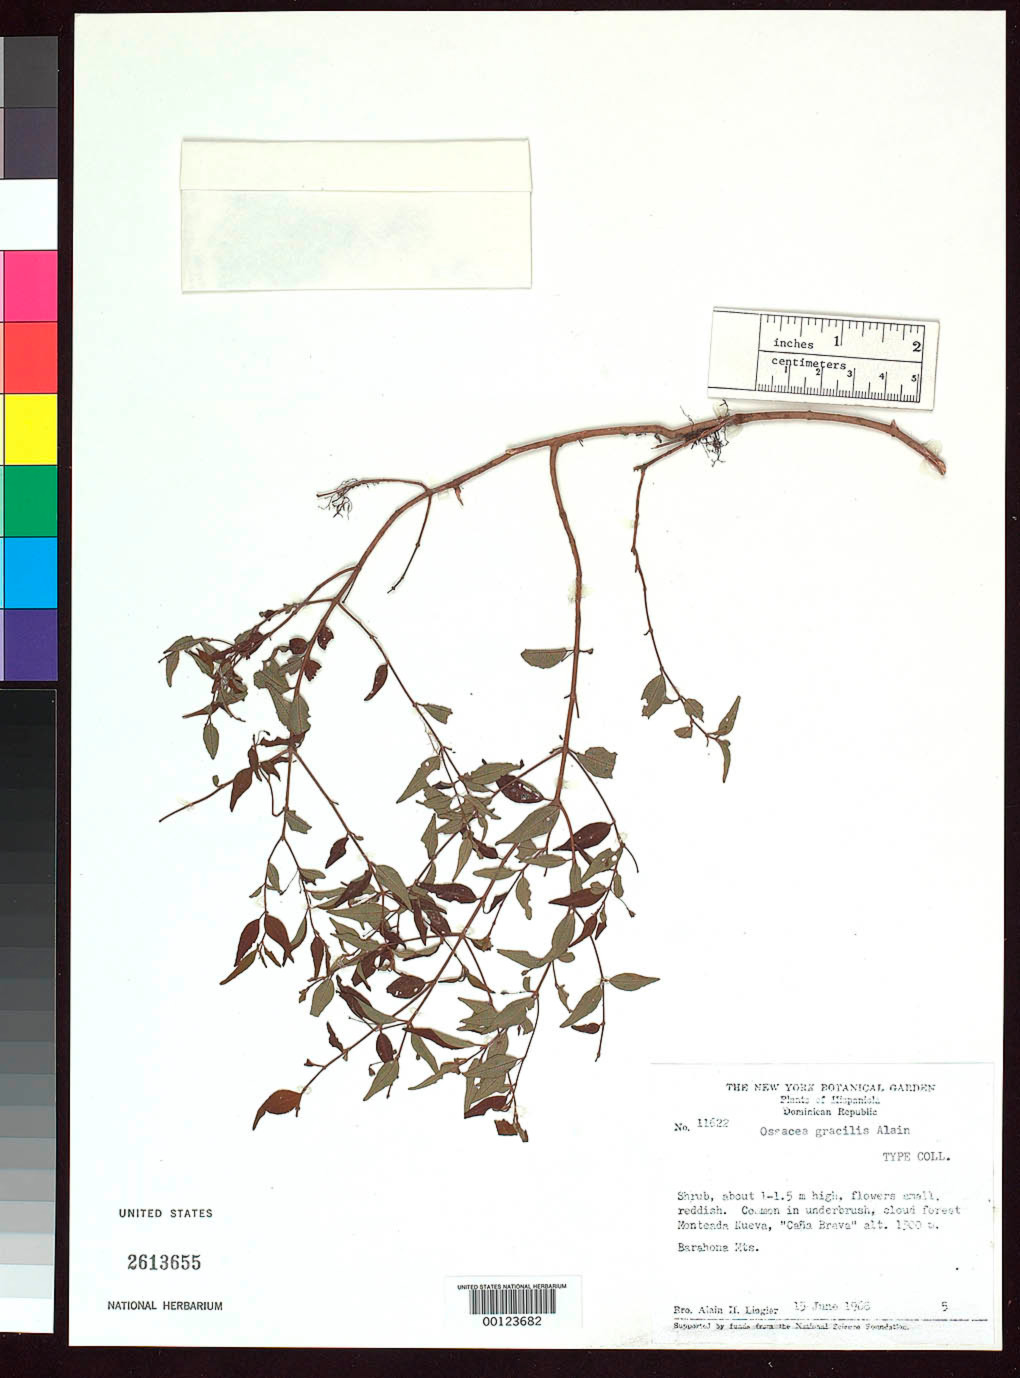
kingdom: Plantae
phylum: Tracheophyta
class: Magnoliopsida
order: Myrtales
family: Melastomataceae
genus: Ossaea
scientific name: Ossaea gracilis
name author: Alain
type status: Isotype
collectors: A. H. Liogier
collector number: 11622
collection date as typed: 15 Jun 1968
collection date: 1968-06-15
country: Dominican Republic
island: Hispaniola Island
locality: Monteada Nueva.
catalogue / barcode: US 2613655